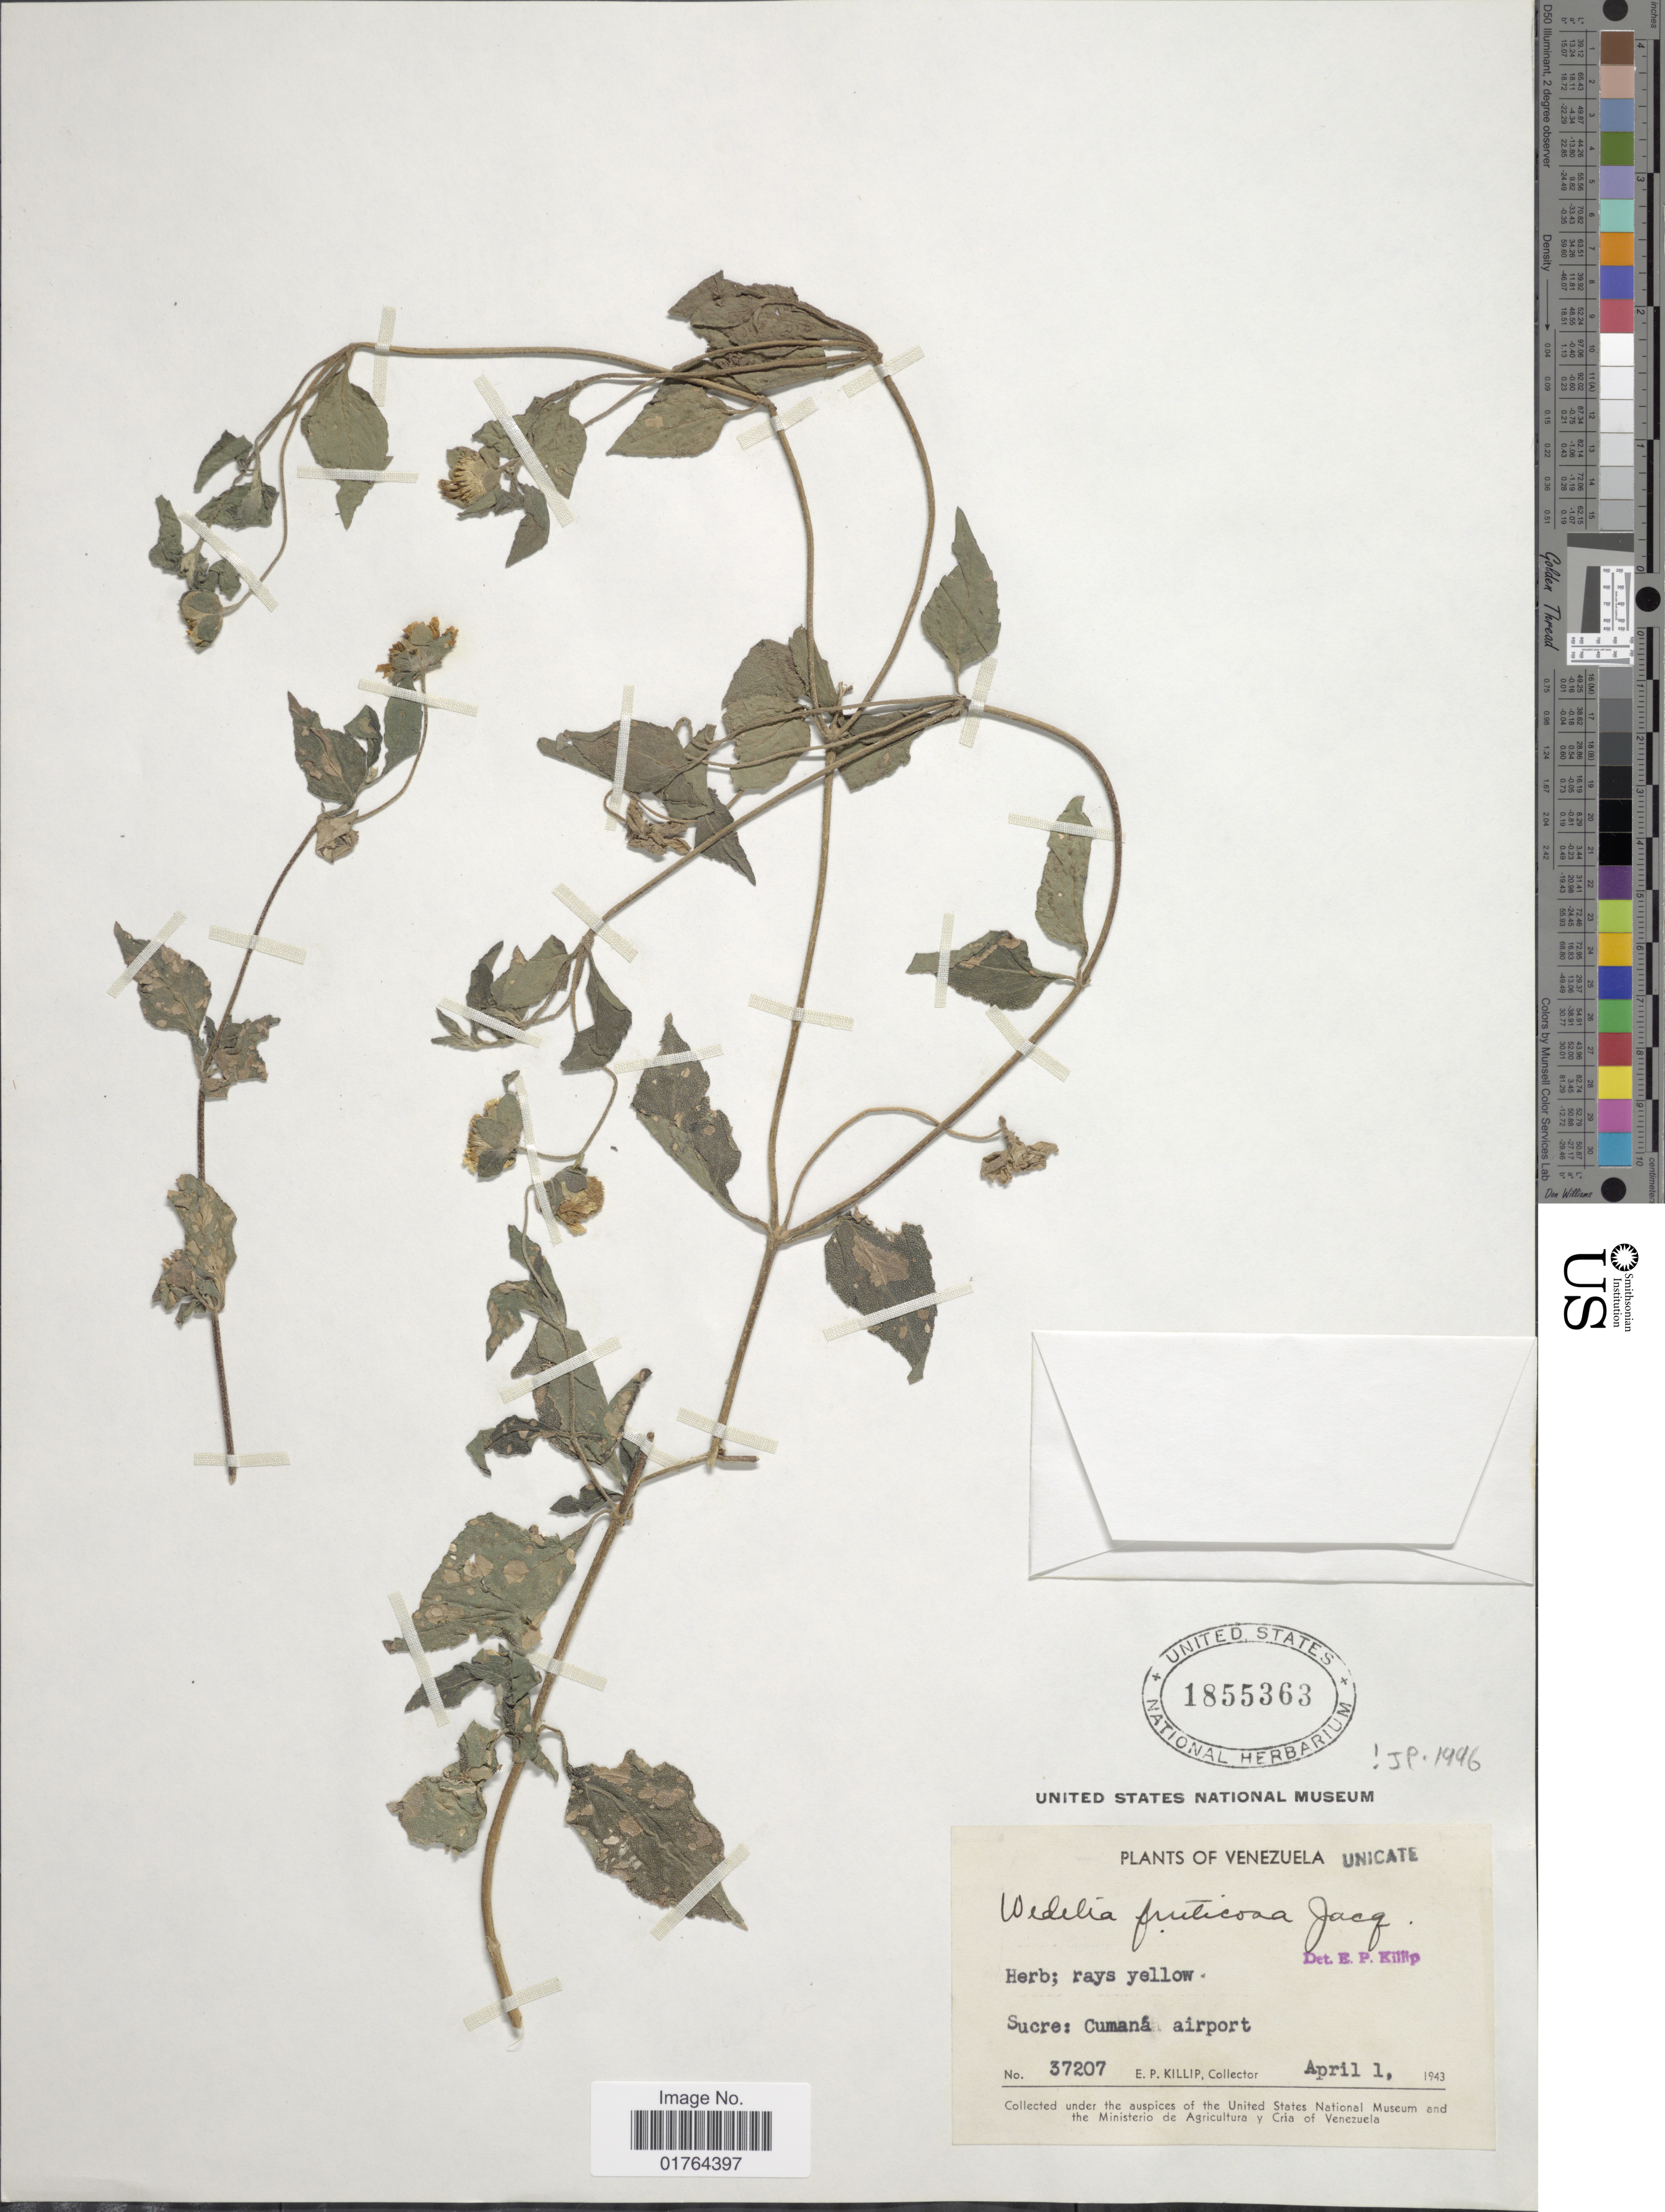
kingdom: Plantae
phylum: Tracheophyta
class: Magnoliopsida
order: Asterales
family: Asteraceae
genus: Wedelia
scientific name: Wedelia fruticosa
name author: Jacq.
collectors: E. P. Killip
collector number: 37207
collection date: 1943-04-01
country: Venezuela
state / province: Sucre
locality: Cumana airport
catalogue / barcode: US 1855363